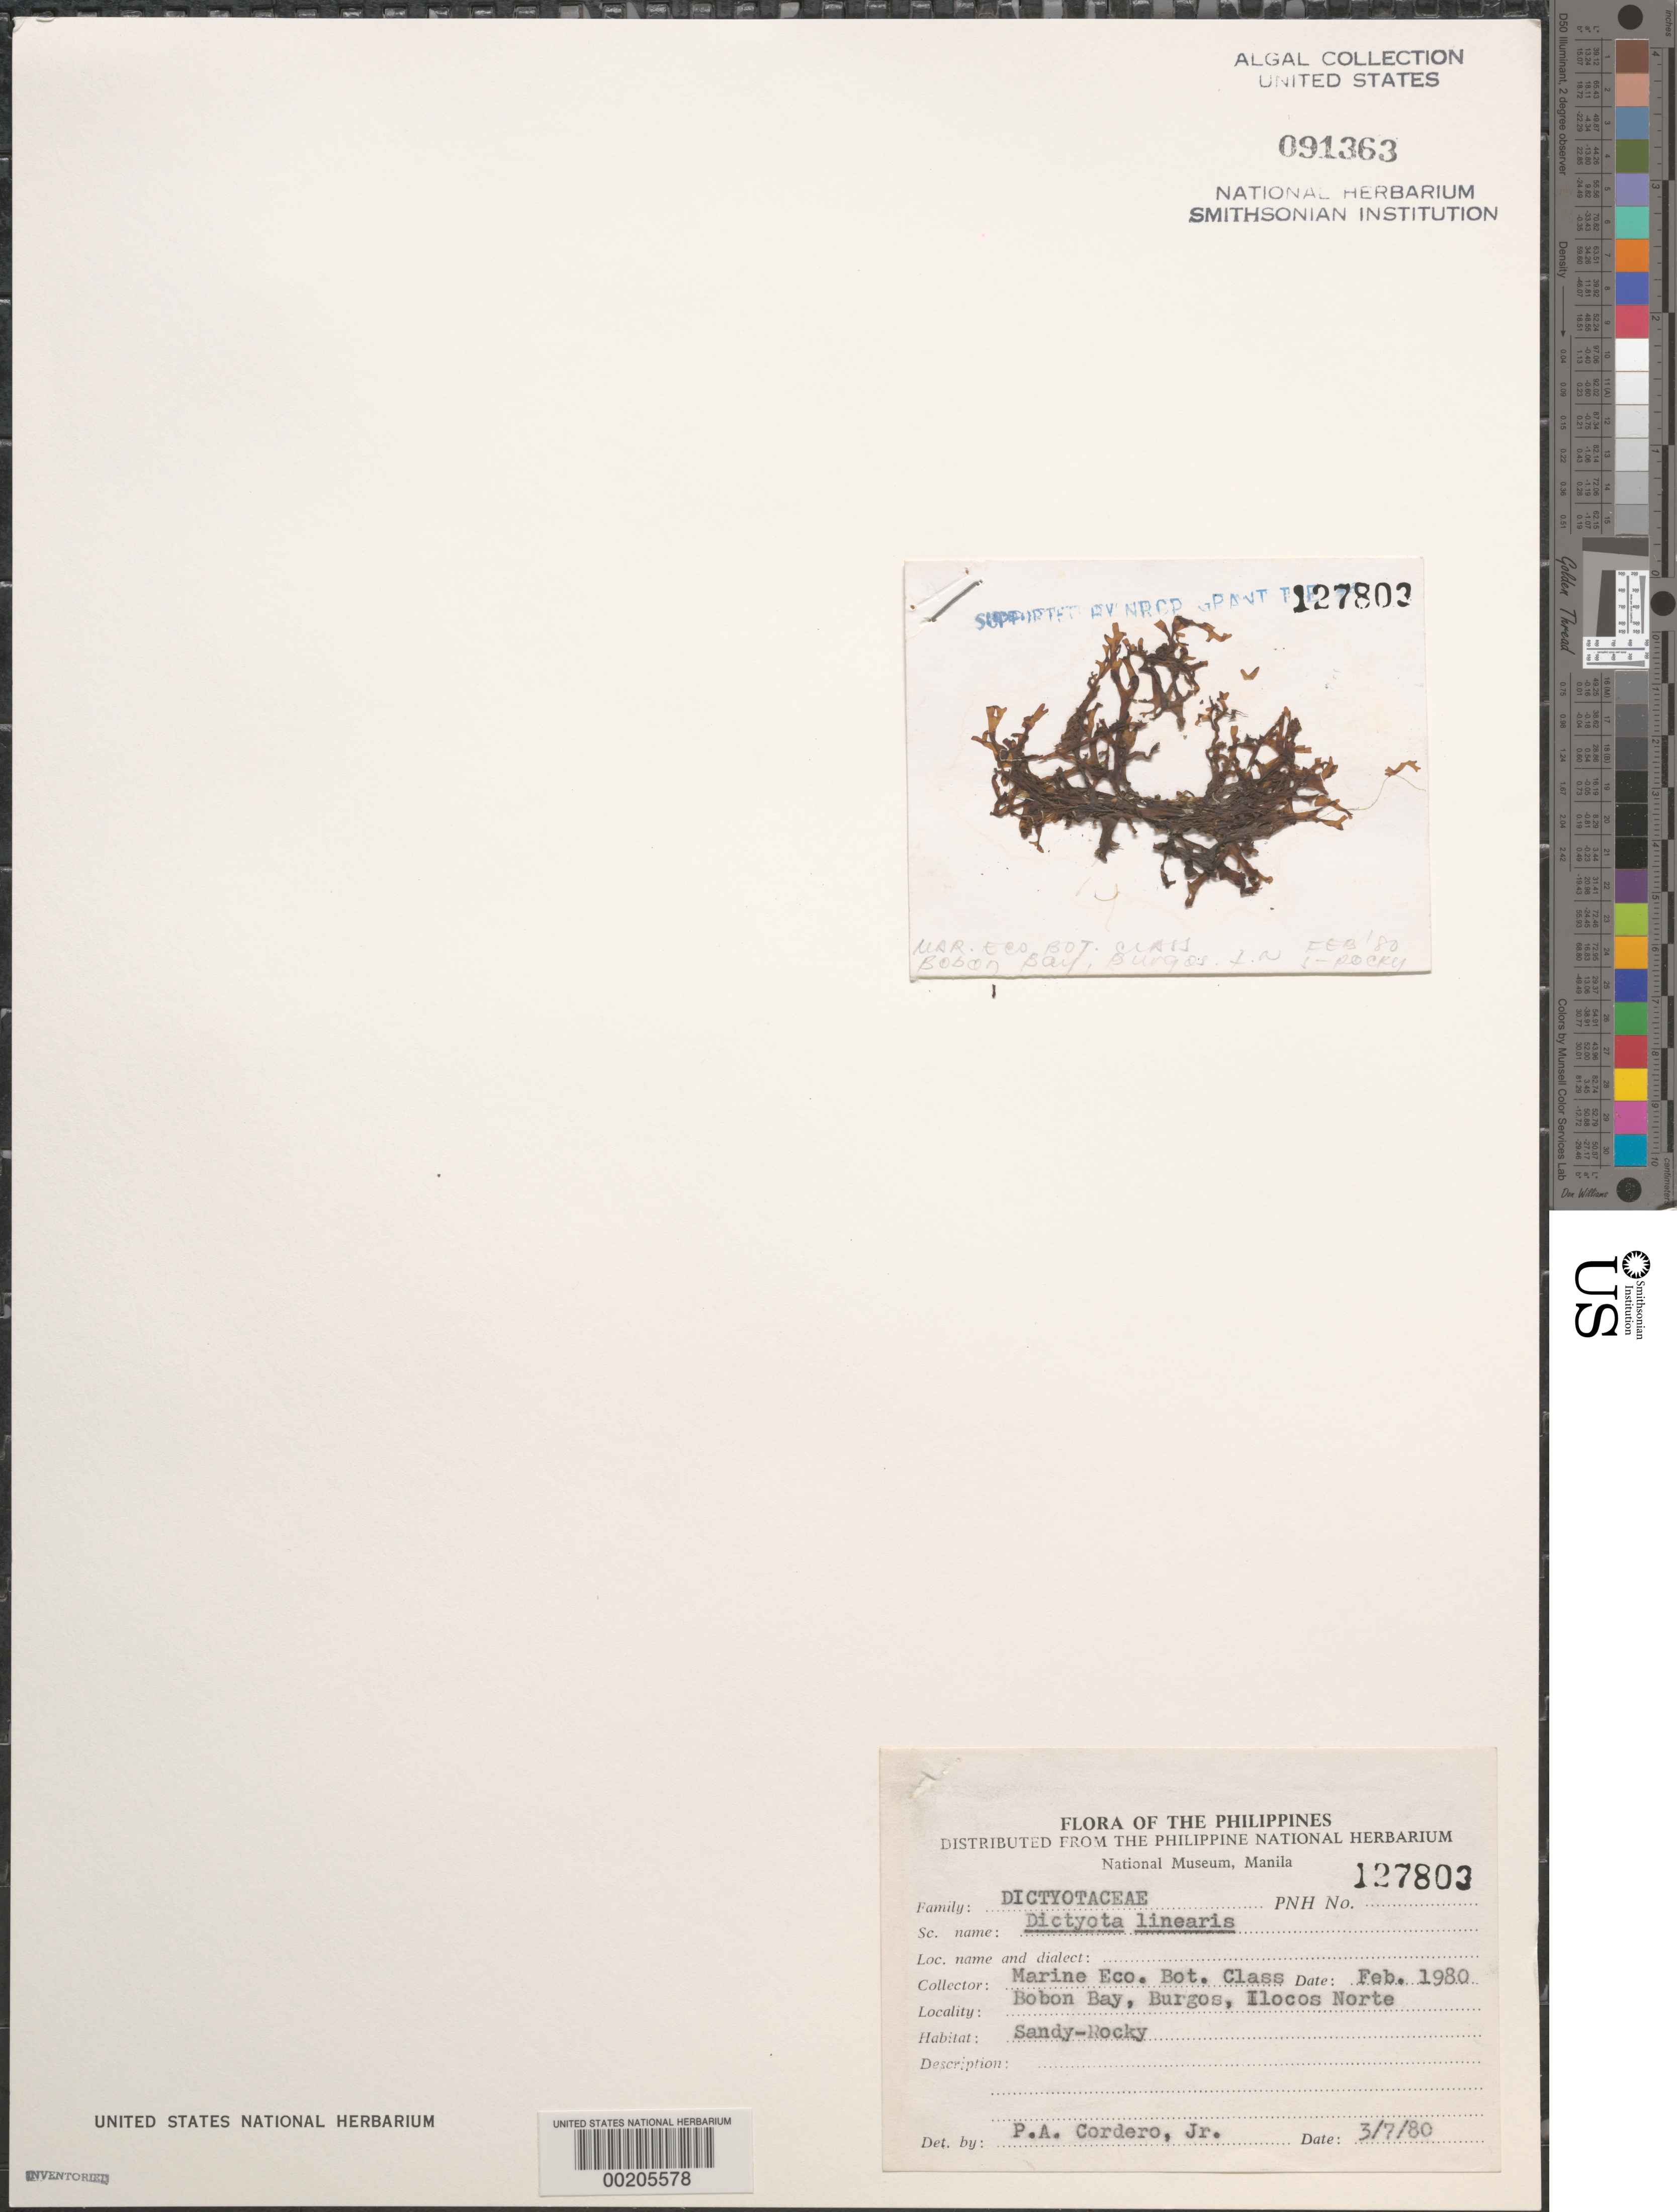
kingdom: Chromista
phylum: Ochrophyta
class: Phaeophyceae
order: Dictyotales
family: Dictyotaceae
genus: Dictyota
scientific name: Dictyota linearis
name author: (C. Agardh) Grev.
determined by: Cordero, P. A., Jr.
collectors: Marine Ecology Botany Class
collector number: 127803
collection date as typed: Feb 1980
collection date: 1980-02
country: Philippines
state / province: Ilocos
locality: Bobon bay, burgos, ilocos norte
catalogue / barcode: US 91363